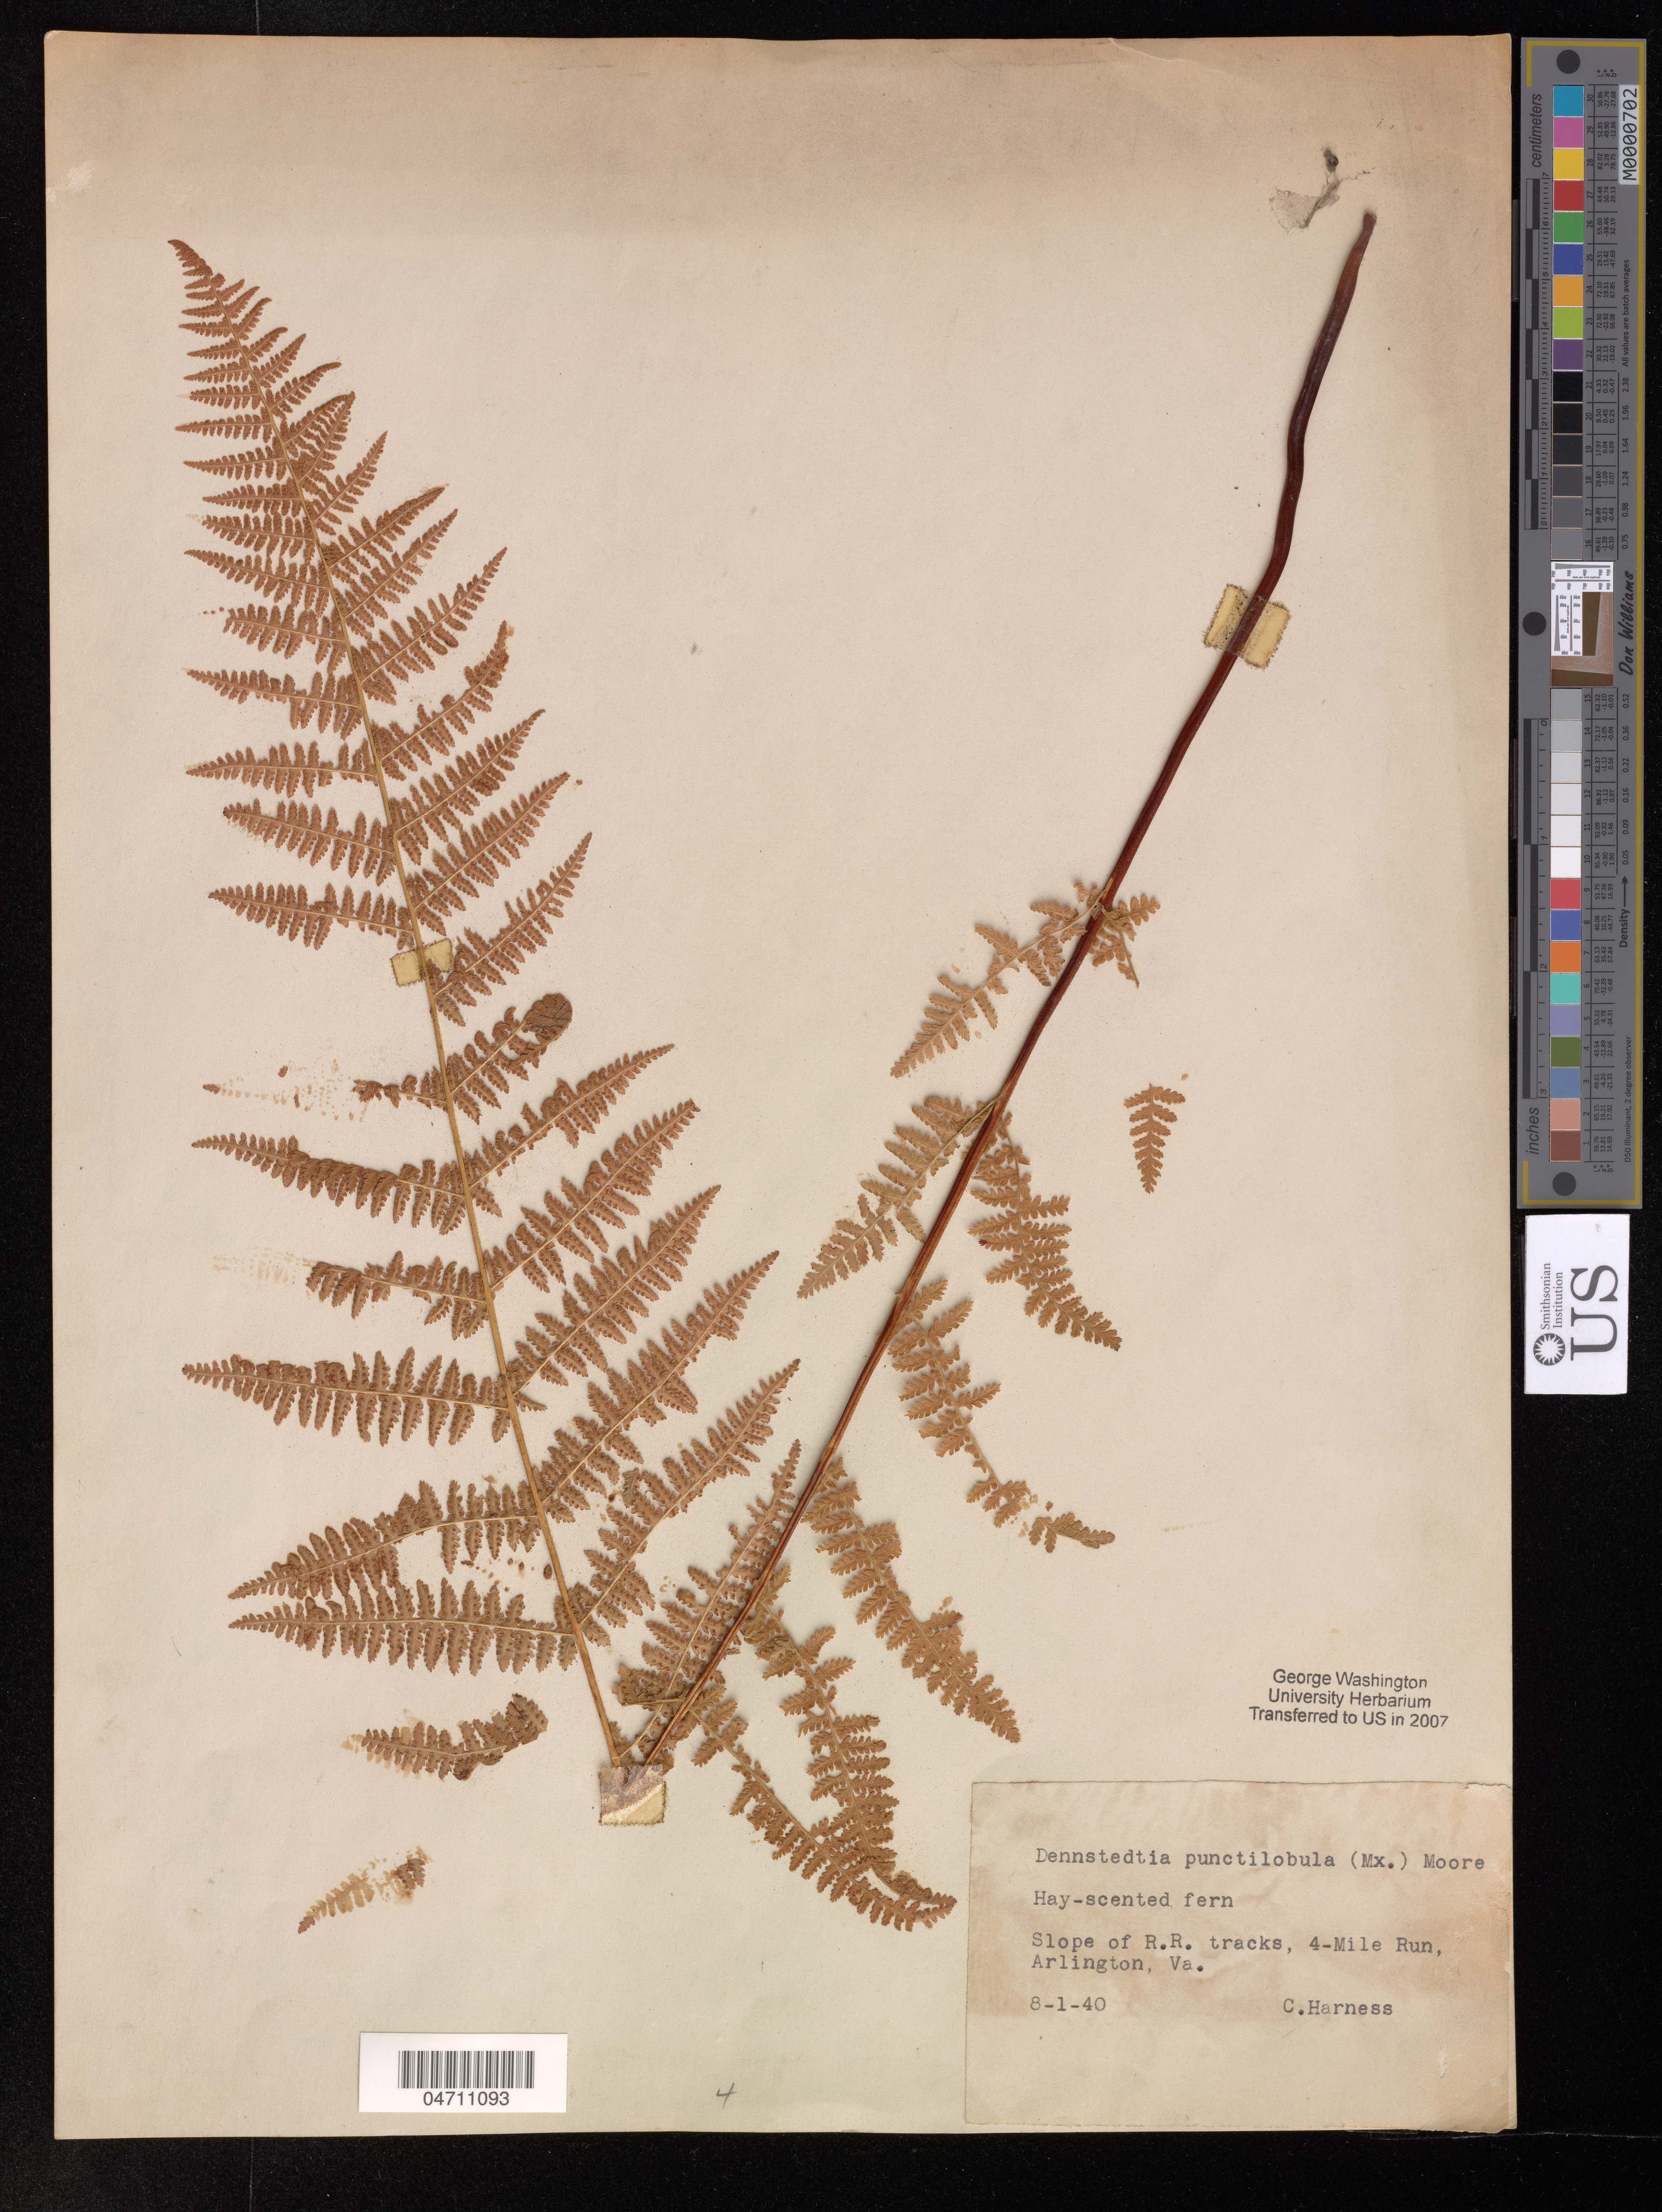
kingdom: Plantae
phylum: Tracheophyta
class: Polypodiopsida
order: Polypodiales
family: Dennstaedtiaceae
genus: Dennstaedtia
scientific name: Dennstaedtia punctilobula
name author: (Michx.) T. Moore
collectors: C. Harness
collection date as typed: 1 Aug 40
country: United States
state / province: Virginia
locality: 4-mile Run, Arlington.